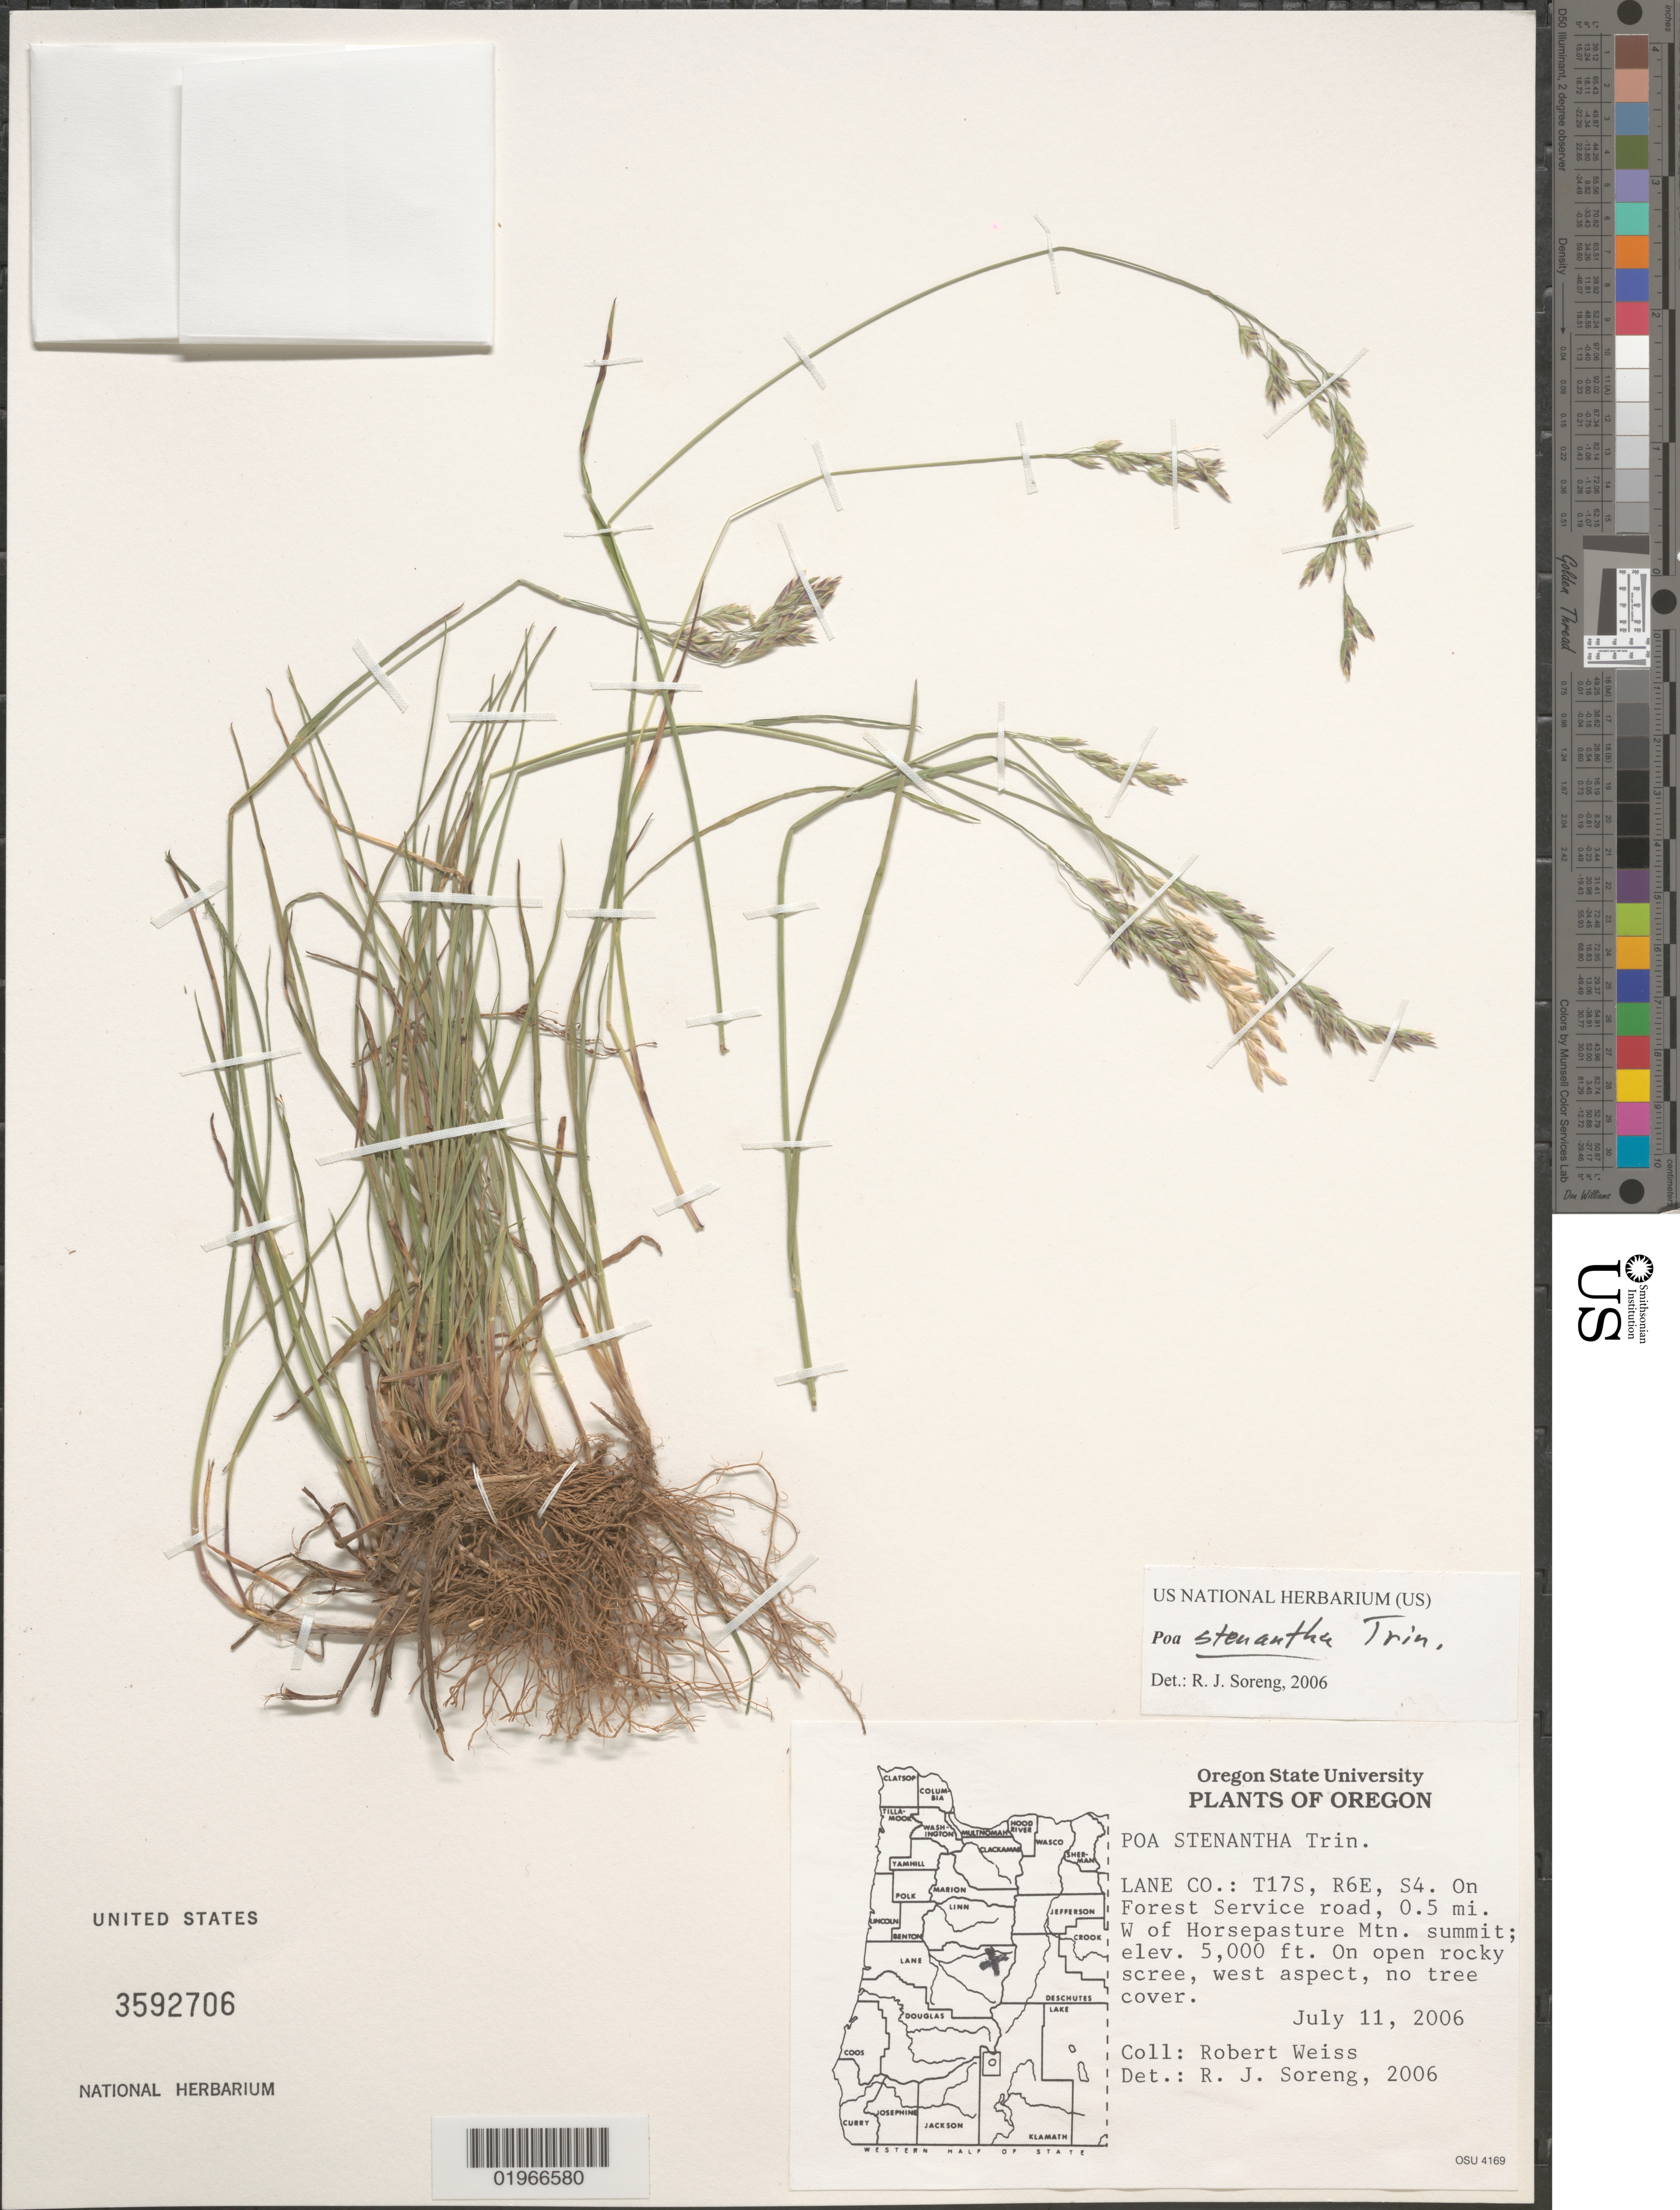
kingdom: Plantae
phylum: Tracheophyta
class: Liliopsida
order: Poales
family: Poaceae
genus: Poa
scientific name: Poa stenantha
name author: Trin.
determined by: Soreng, Robert J., Research Associate (BOT), Smithsonian Institution - National Museum of Natural History (UNITED STATES)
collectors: R. Weiss & R. J. Soreng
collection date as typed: July 11, 2006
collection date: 2006-07-11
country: United States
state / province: Oregon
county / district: Lane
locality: T17S, R6E, S4. On Forest Service road, 0.5 mi. W of Horsepasture Mtn. summit.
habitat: On open rocky scree, west aspect, no tree cover.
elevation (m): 1524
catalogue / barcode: US 3592706